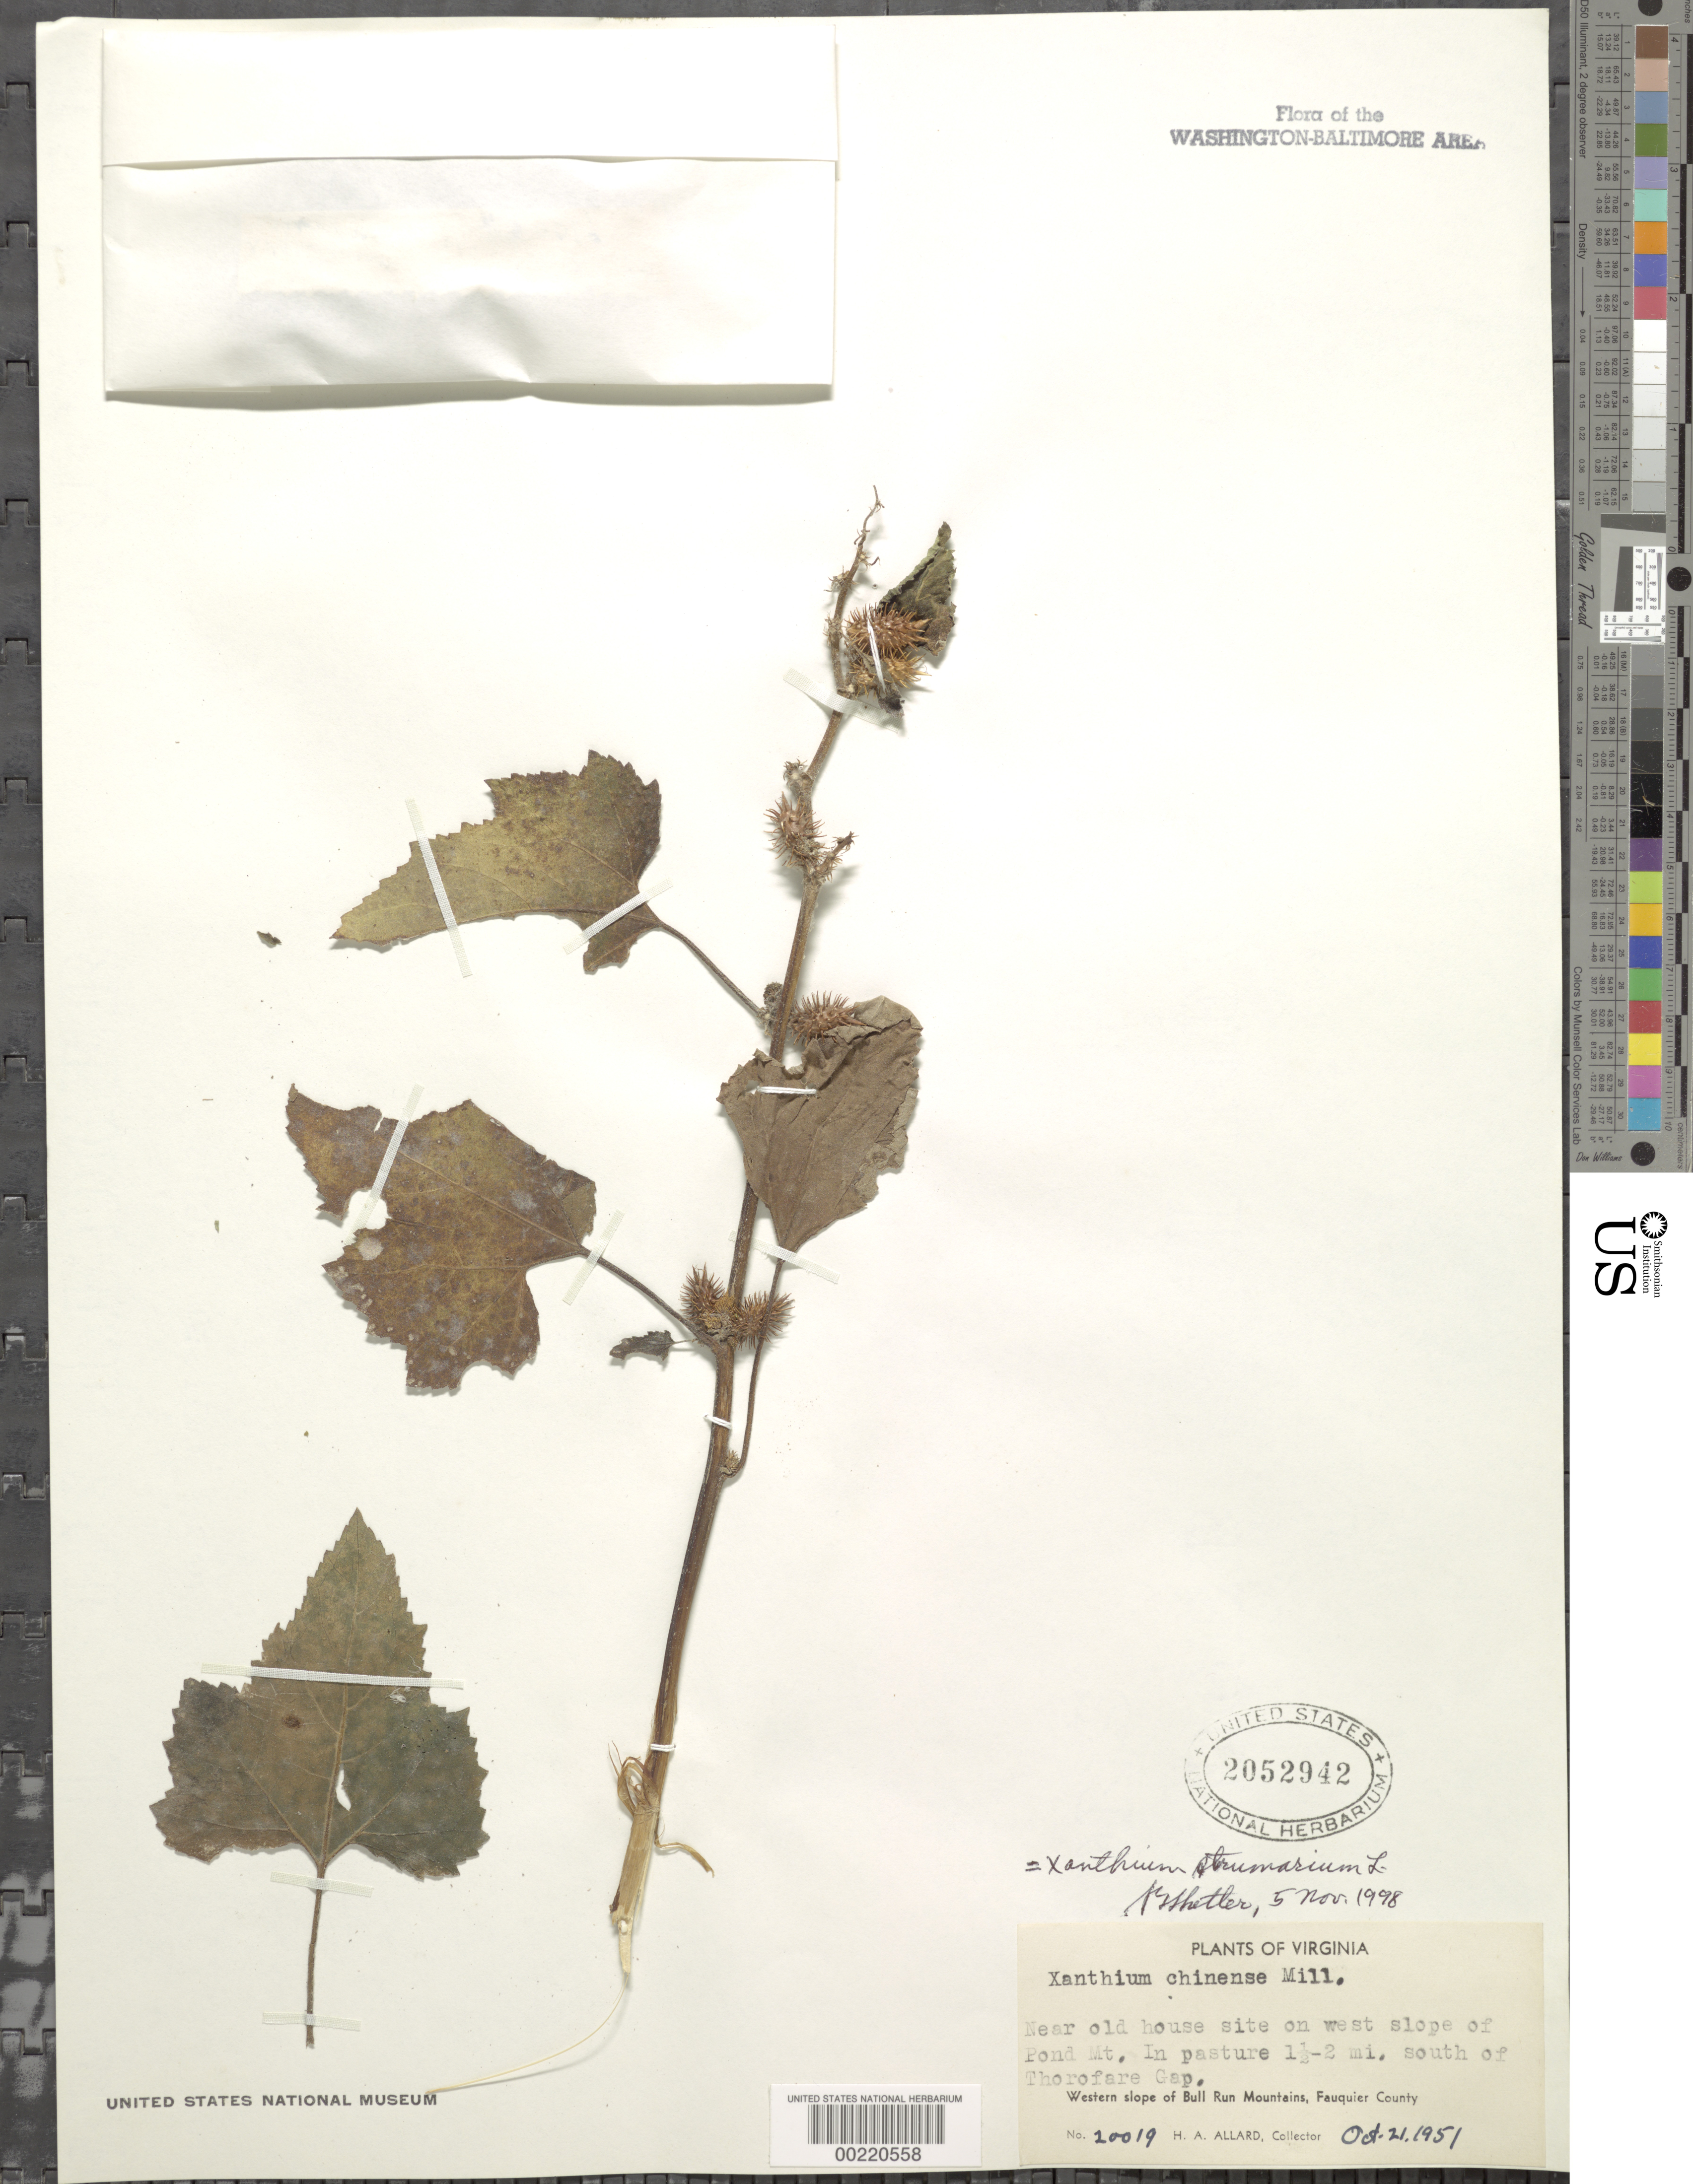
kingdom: Plantae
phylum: Tracheophyta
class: Magnoliopsida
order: Asterales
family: Asteraceae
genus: Xanthium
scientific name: Xanthium strumarium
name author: L.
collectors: H. A. Allard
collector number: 20019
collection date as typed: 21 Oct 1951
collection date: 1951-10-21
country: United States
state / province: Virginia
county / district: Fauquier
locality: South of Thorofare Gap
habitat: Pasture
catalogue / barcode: US 2052942